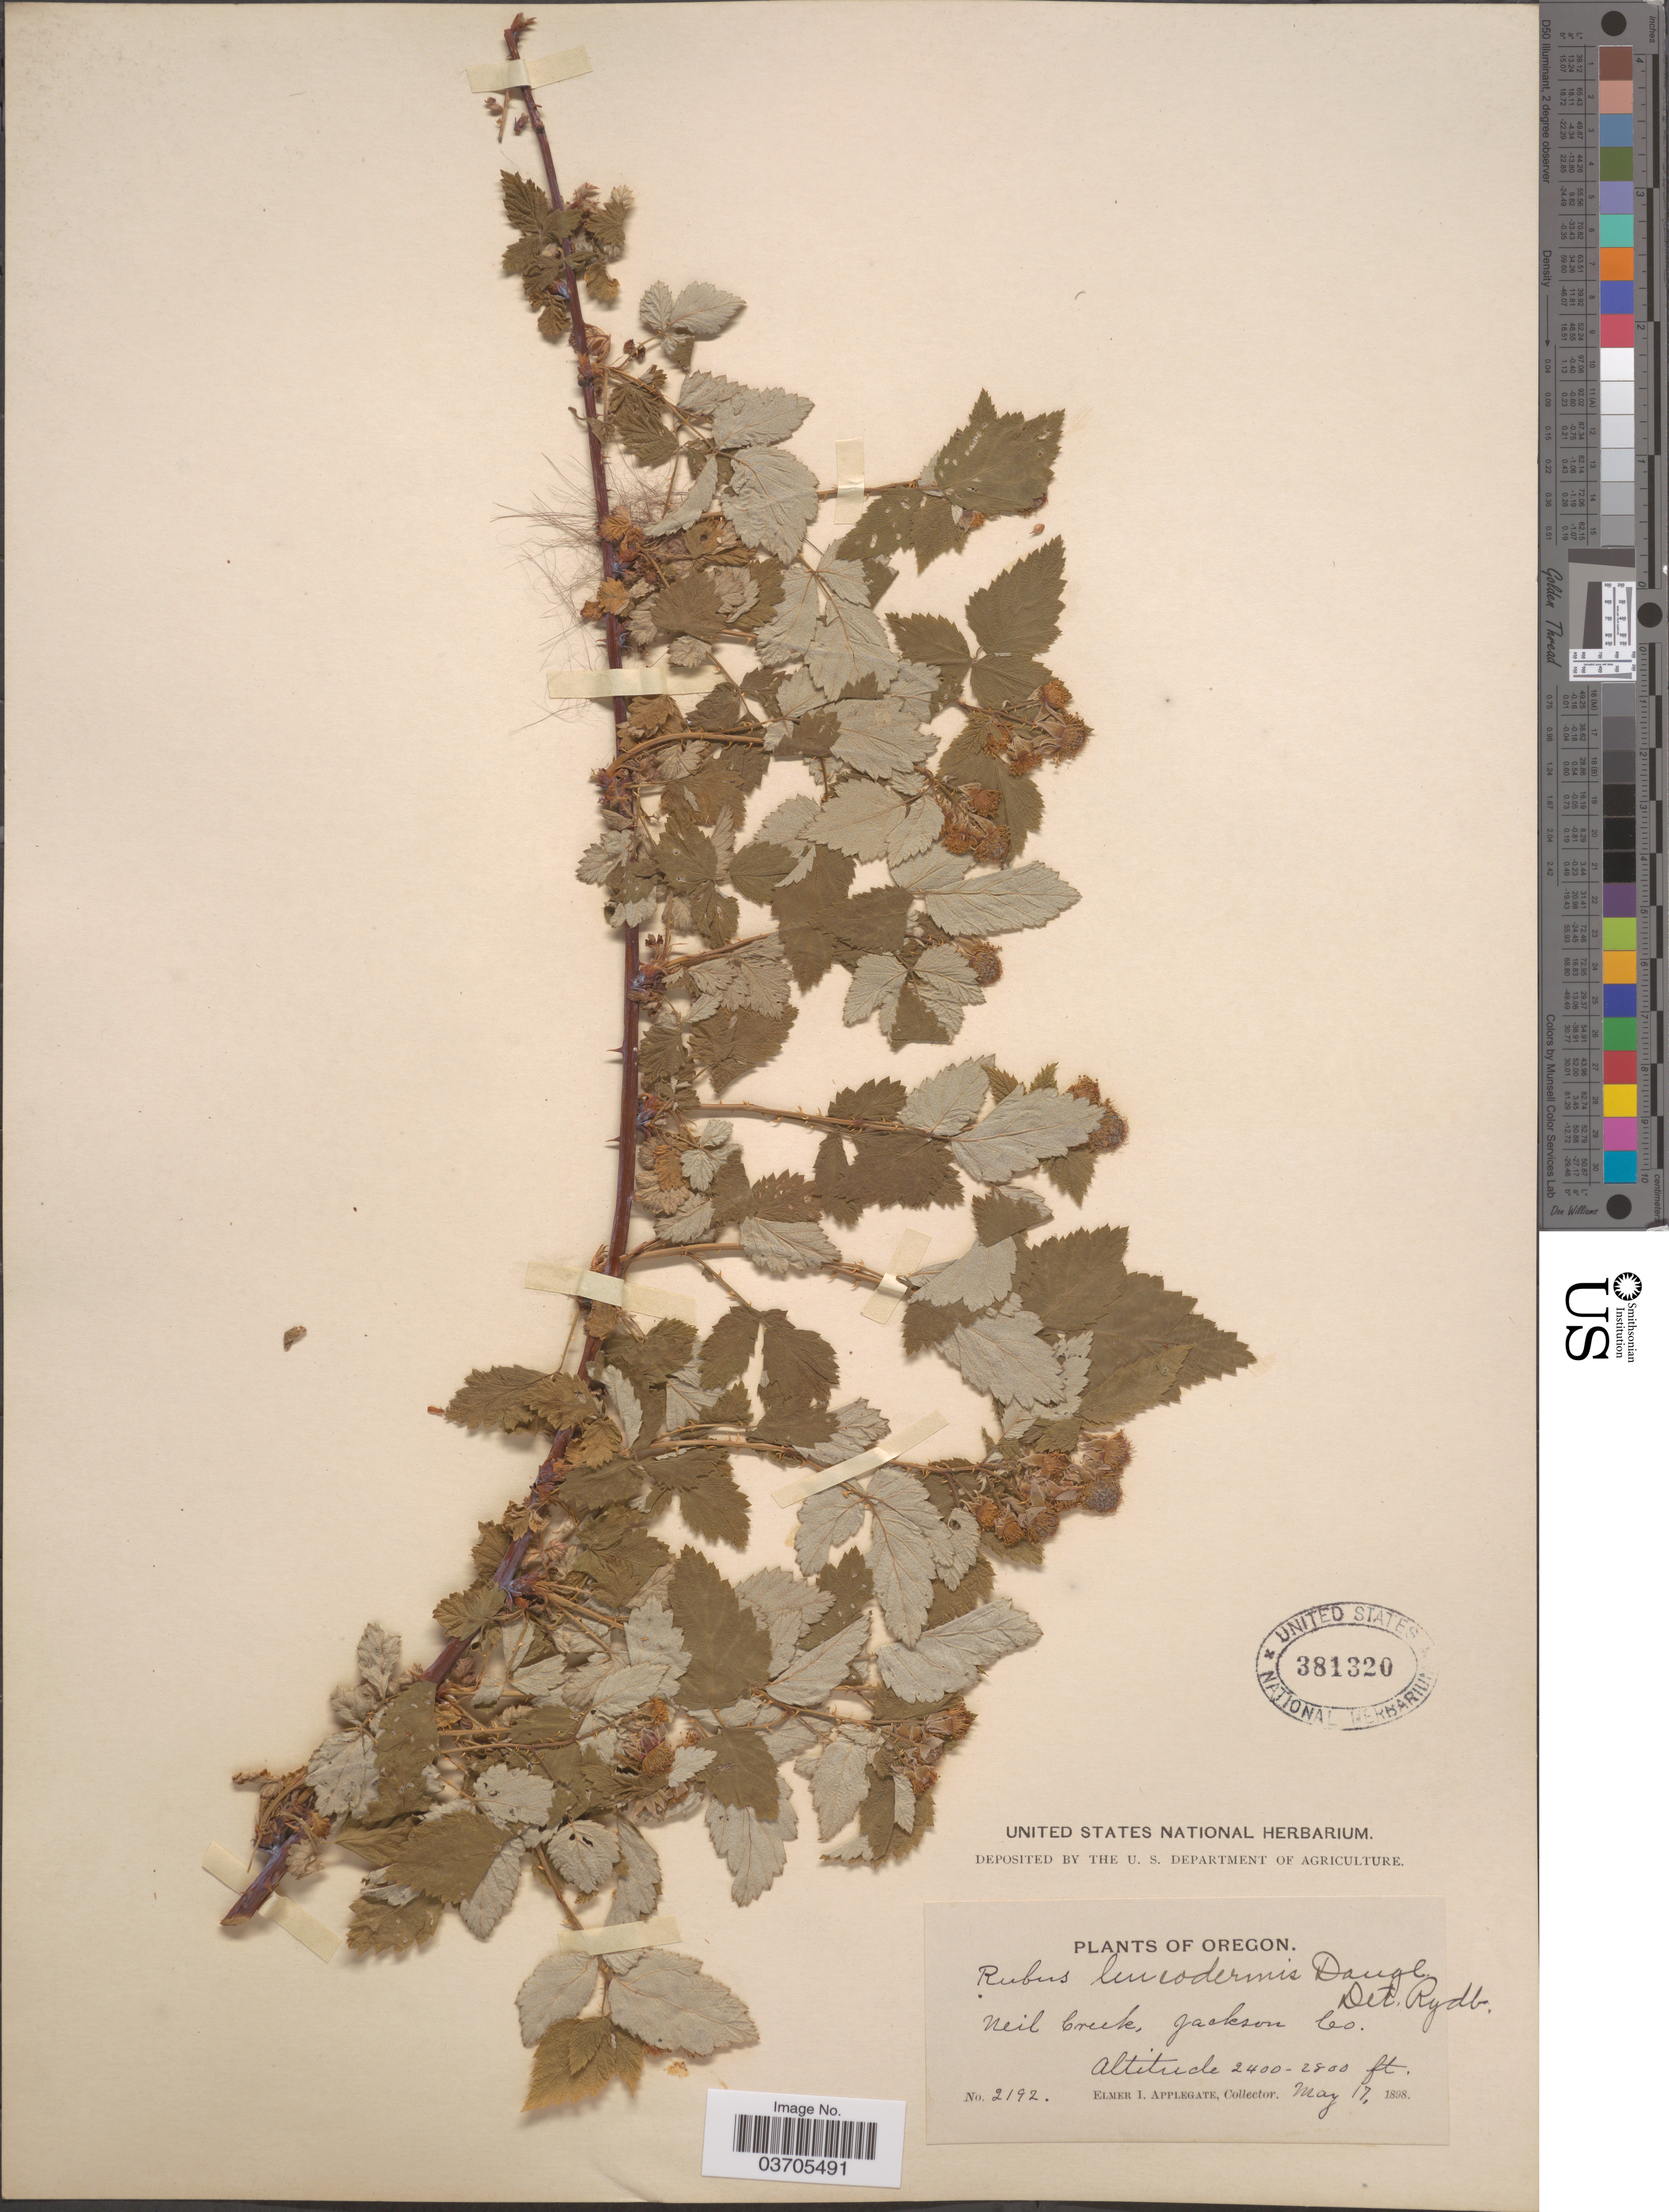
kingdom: Plantae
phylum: Tracheophyta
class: Magnoliopsida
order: Rosales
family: Rosaceae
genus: Rubus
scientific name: Rubus leucodermis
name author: Douglas ex Torr. & A. Gray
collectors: E. I. Applegate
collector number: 2192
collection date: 1898-05-17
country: United States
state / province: Oregon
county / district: Jackson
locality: Neil Creek, Jackson Co.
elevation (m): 732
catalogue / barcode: US 381320